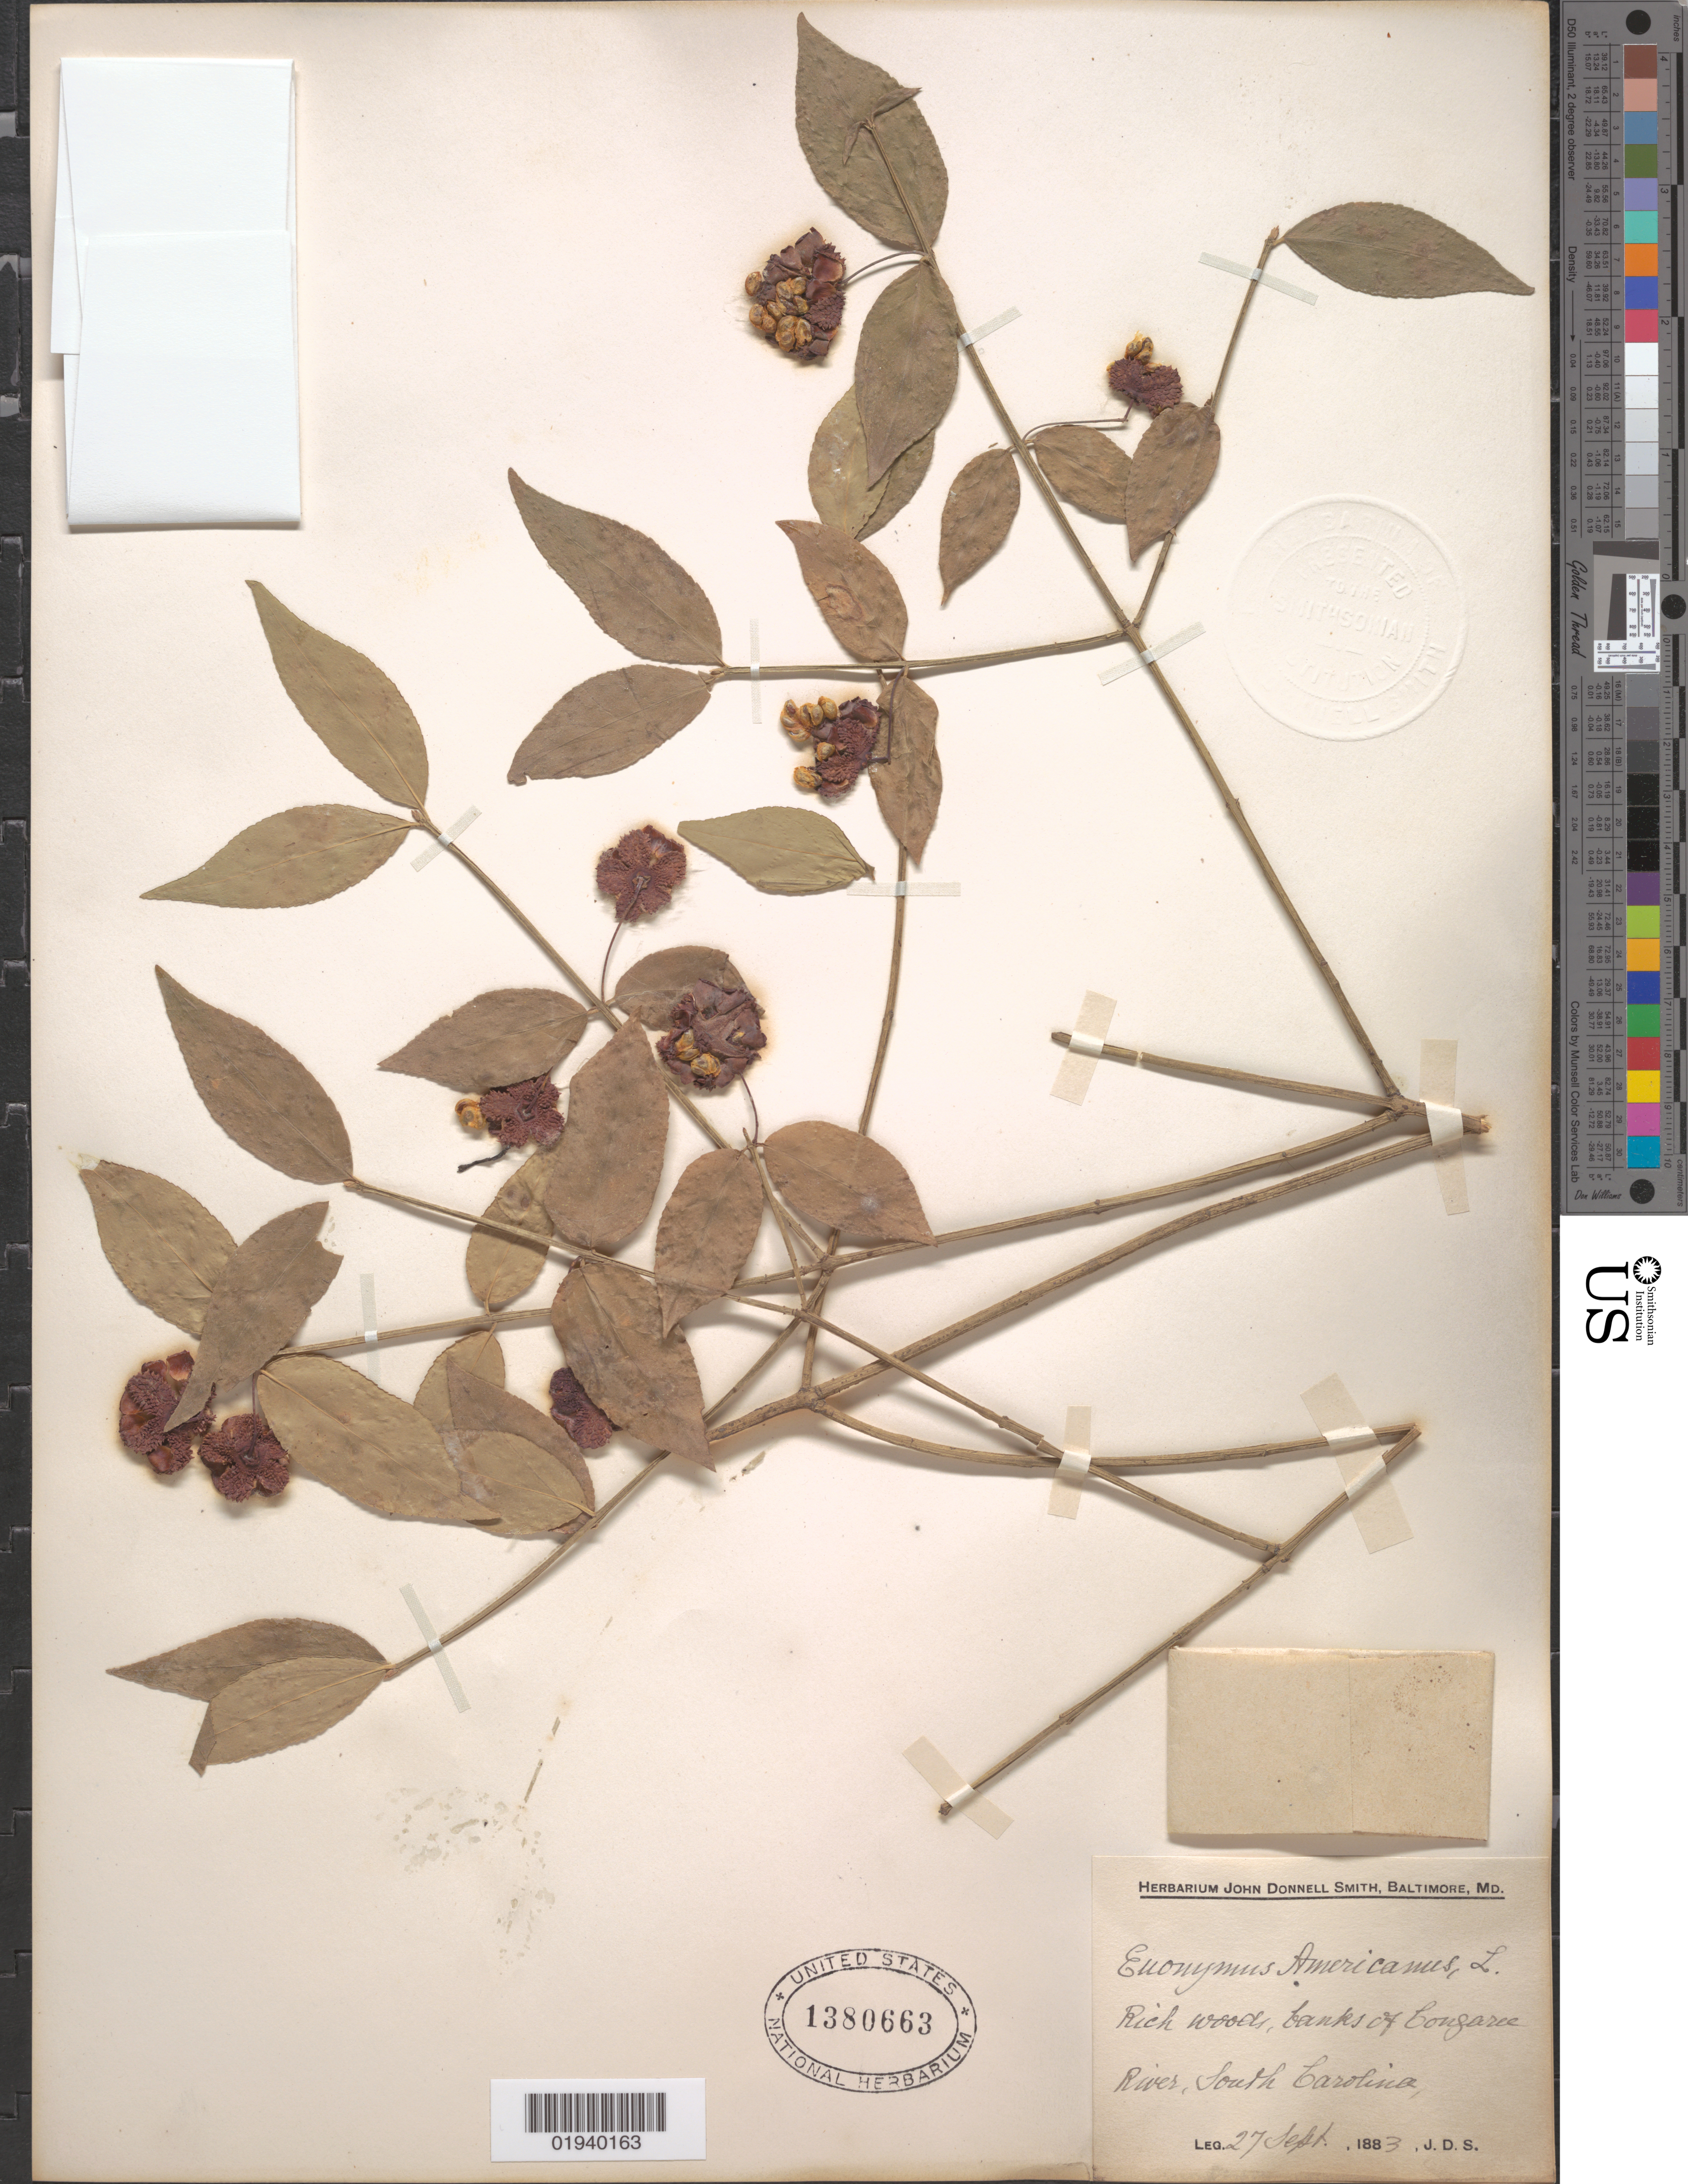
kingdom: Plantae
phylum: Tracheophyta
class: Magnoliopsida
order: Celastrales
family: Celastraceae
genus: Euonymus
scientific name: Euonymus americanus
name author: L.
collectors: J. Donnell Smith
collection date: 1883-09-27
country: United States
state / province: South Carolina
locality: Congaree River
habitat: Rich woods, banks of river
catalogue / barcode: US 1380663